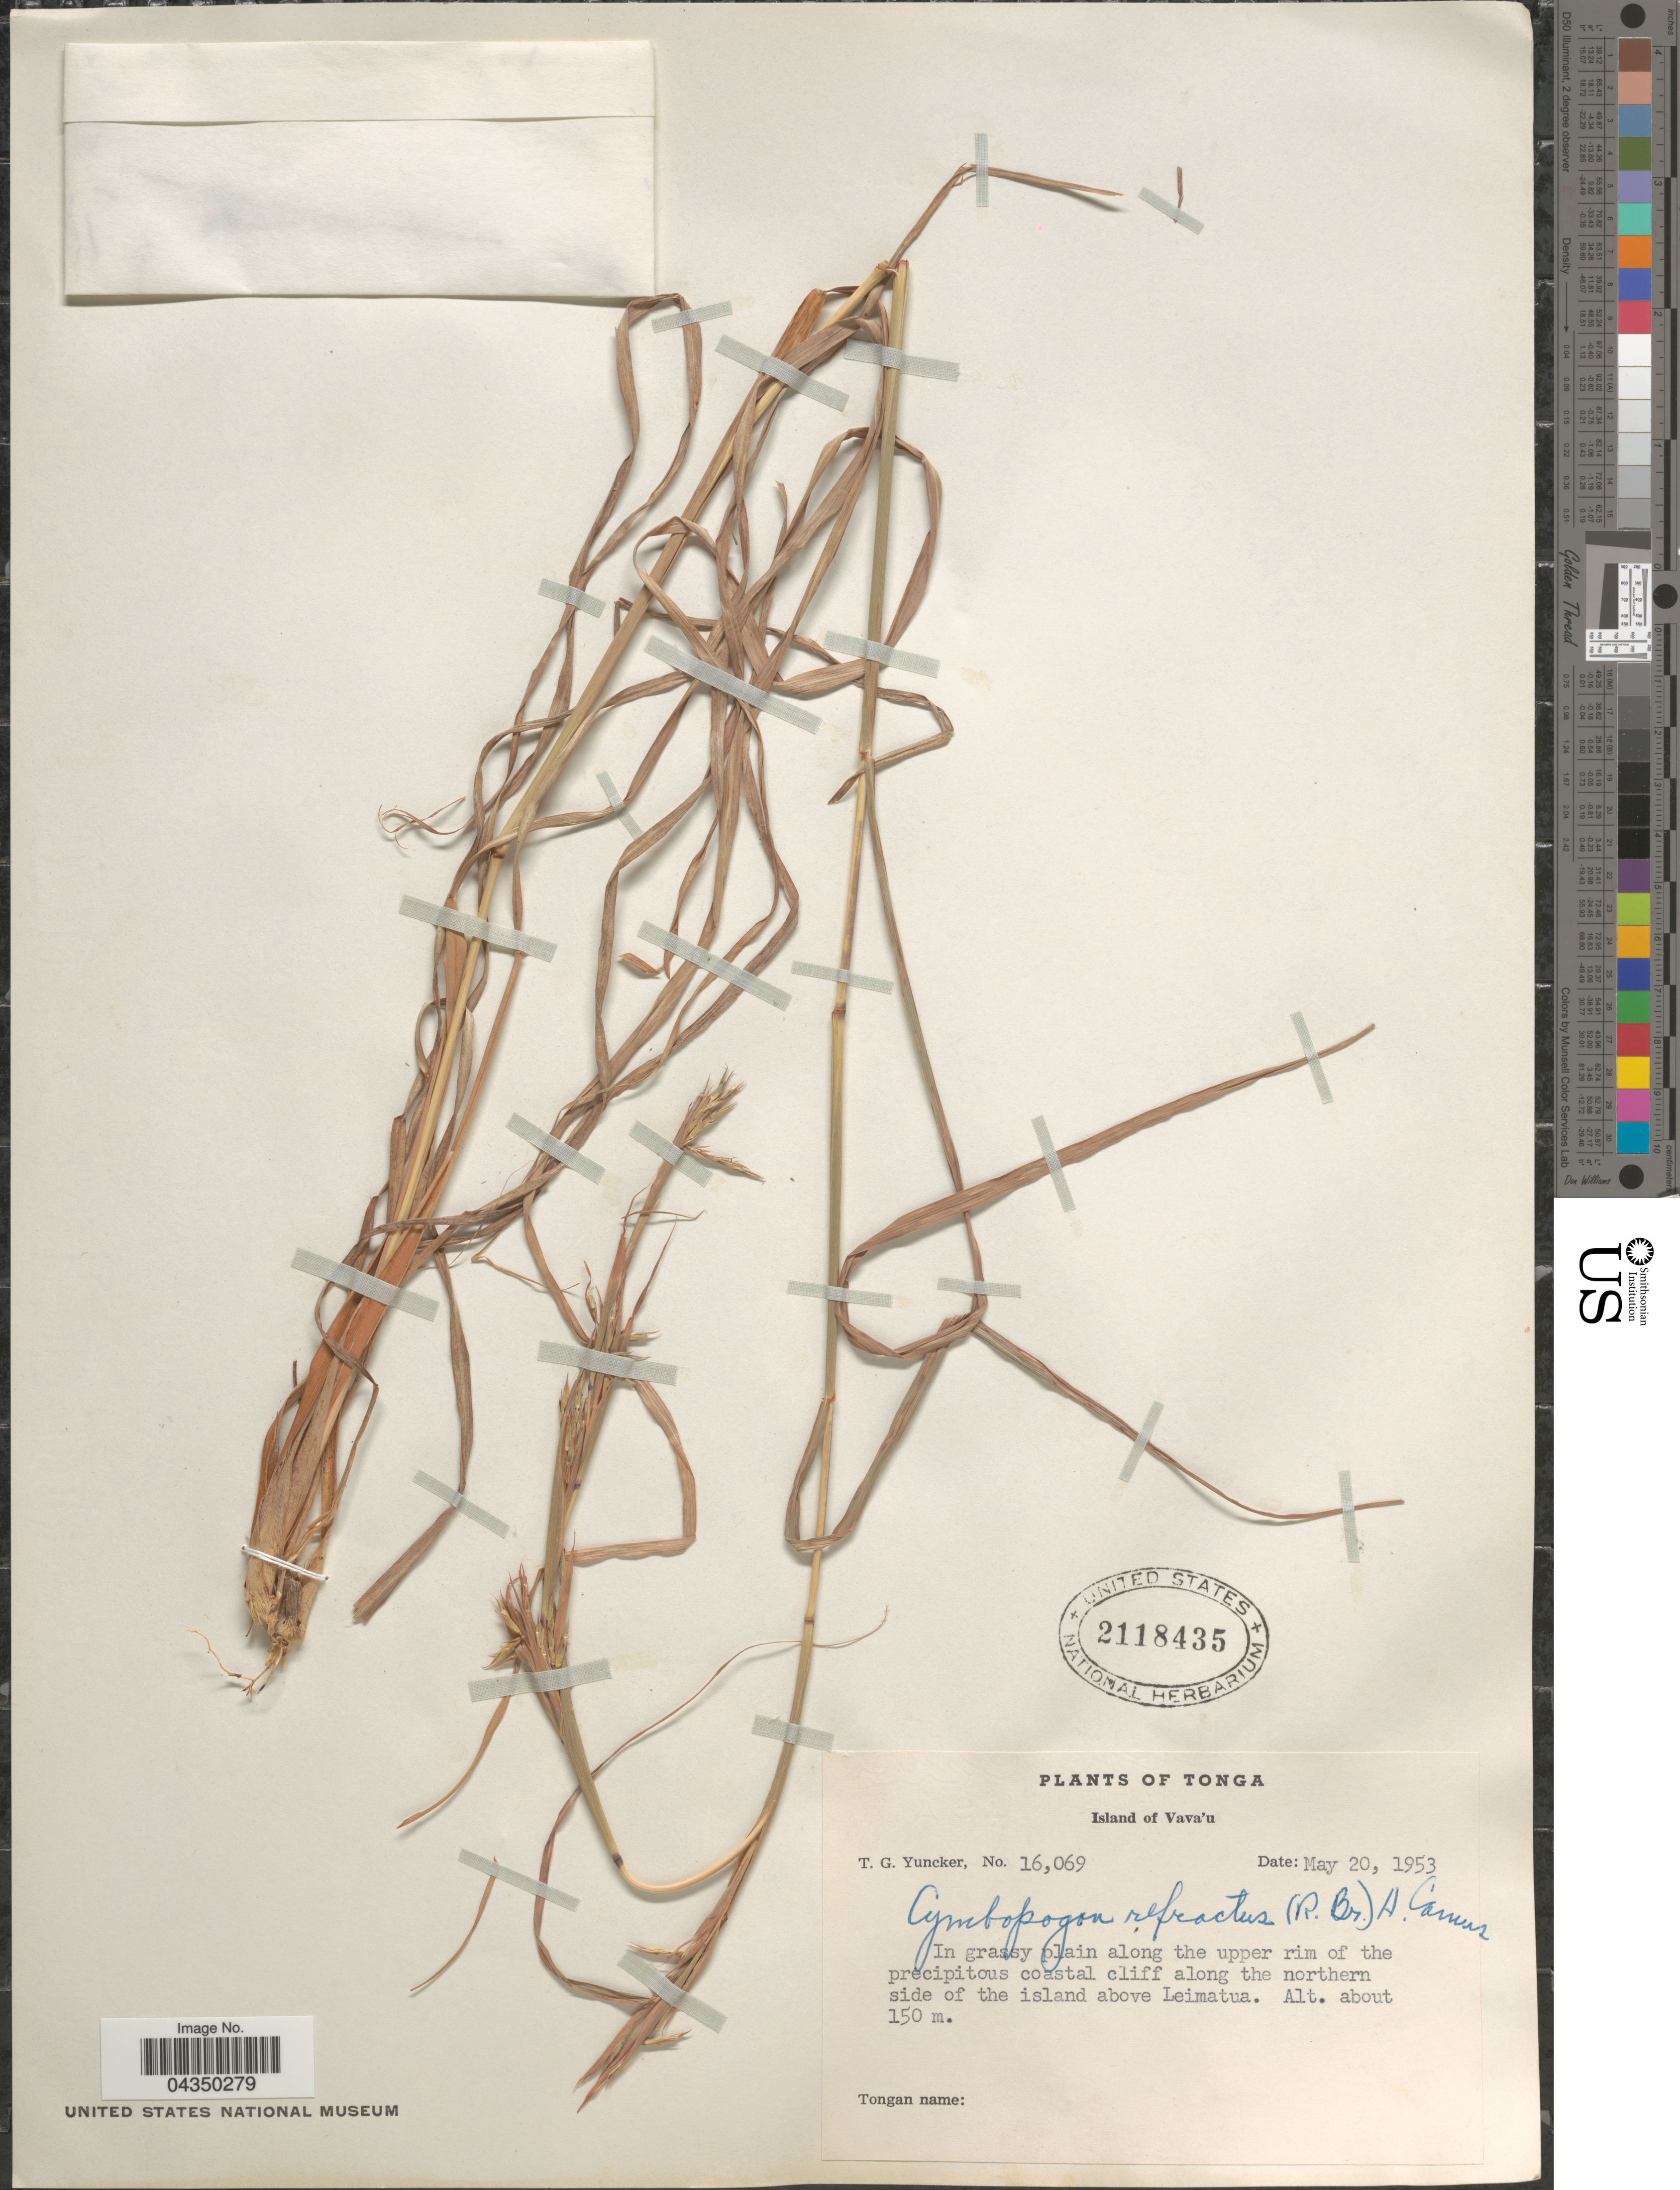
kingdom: Plantae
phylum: Tracheophyta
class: Liliopsida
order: Poales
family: Poaceae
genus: Cymbopogon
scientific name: Cymbopogon refractus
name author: (R. Br.) A. Camus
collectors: T. G. Yuncker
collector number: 16069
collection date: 1953-05-20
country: Tonga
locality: Island of Vava'u. In grassy plain along the upper rim of the precipitous coastal cliff along the northern side of the island above Leimatua.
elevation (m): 150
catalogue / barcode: US 2118435